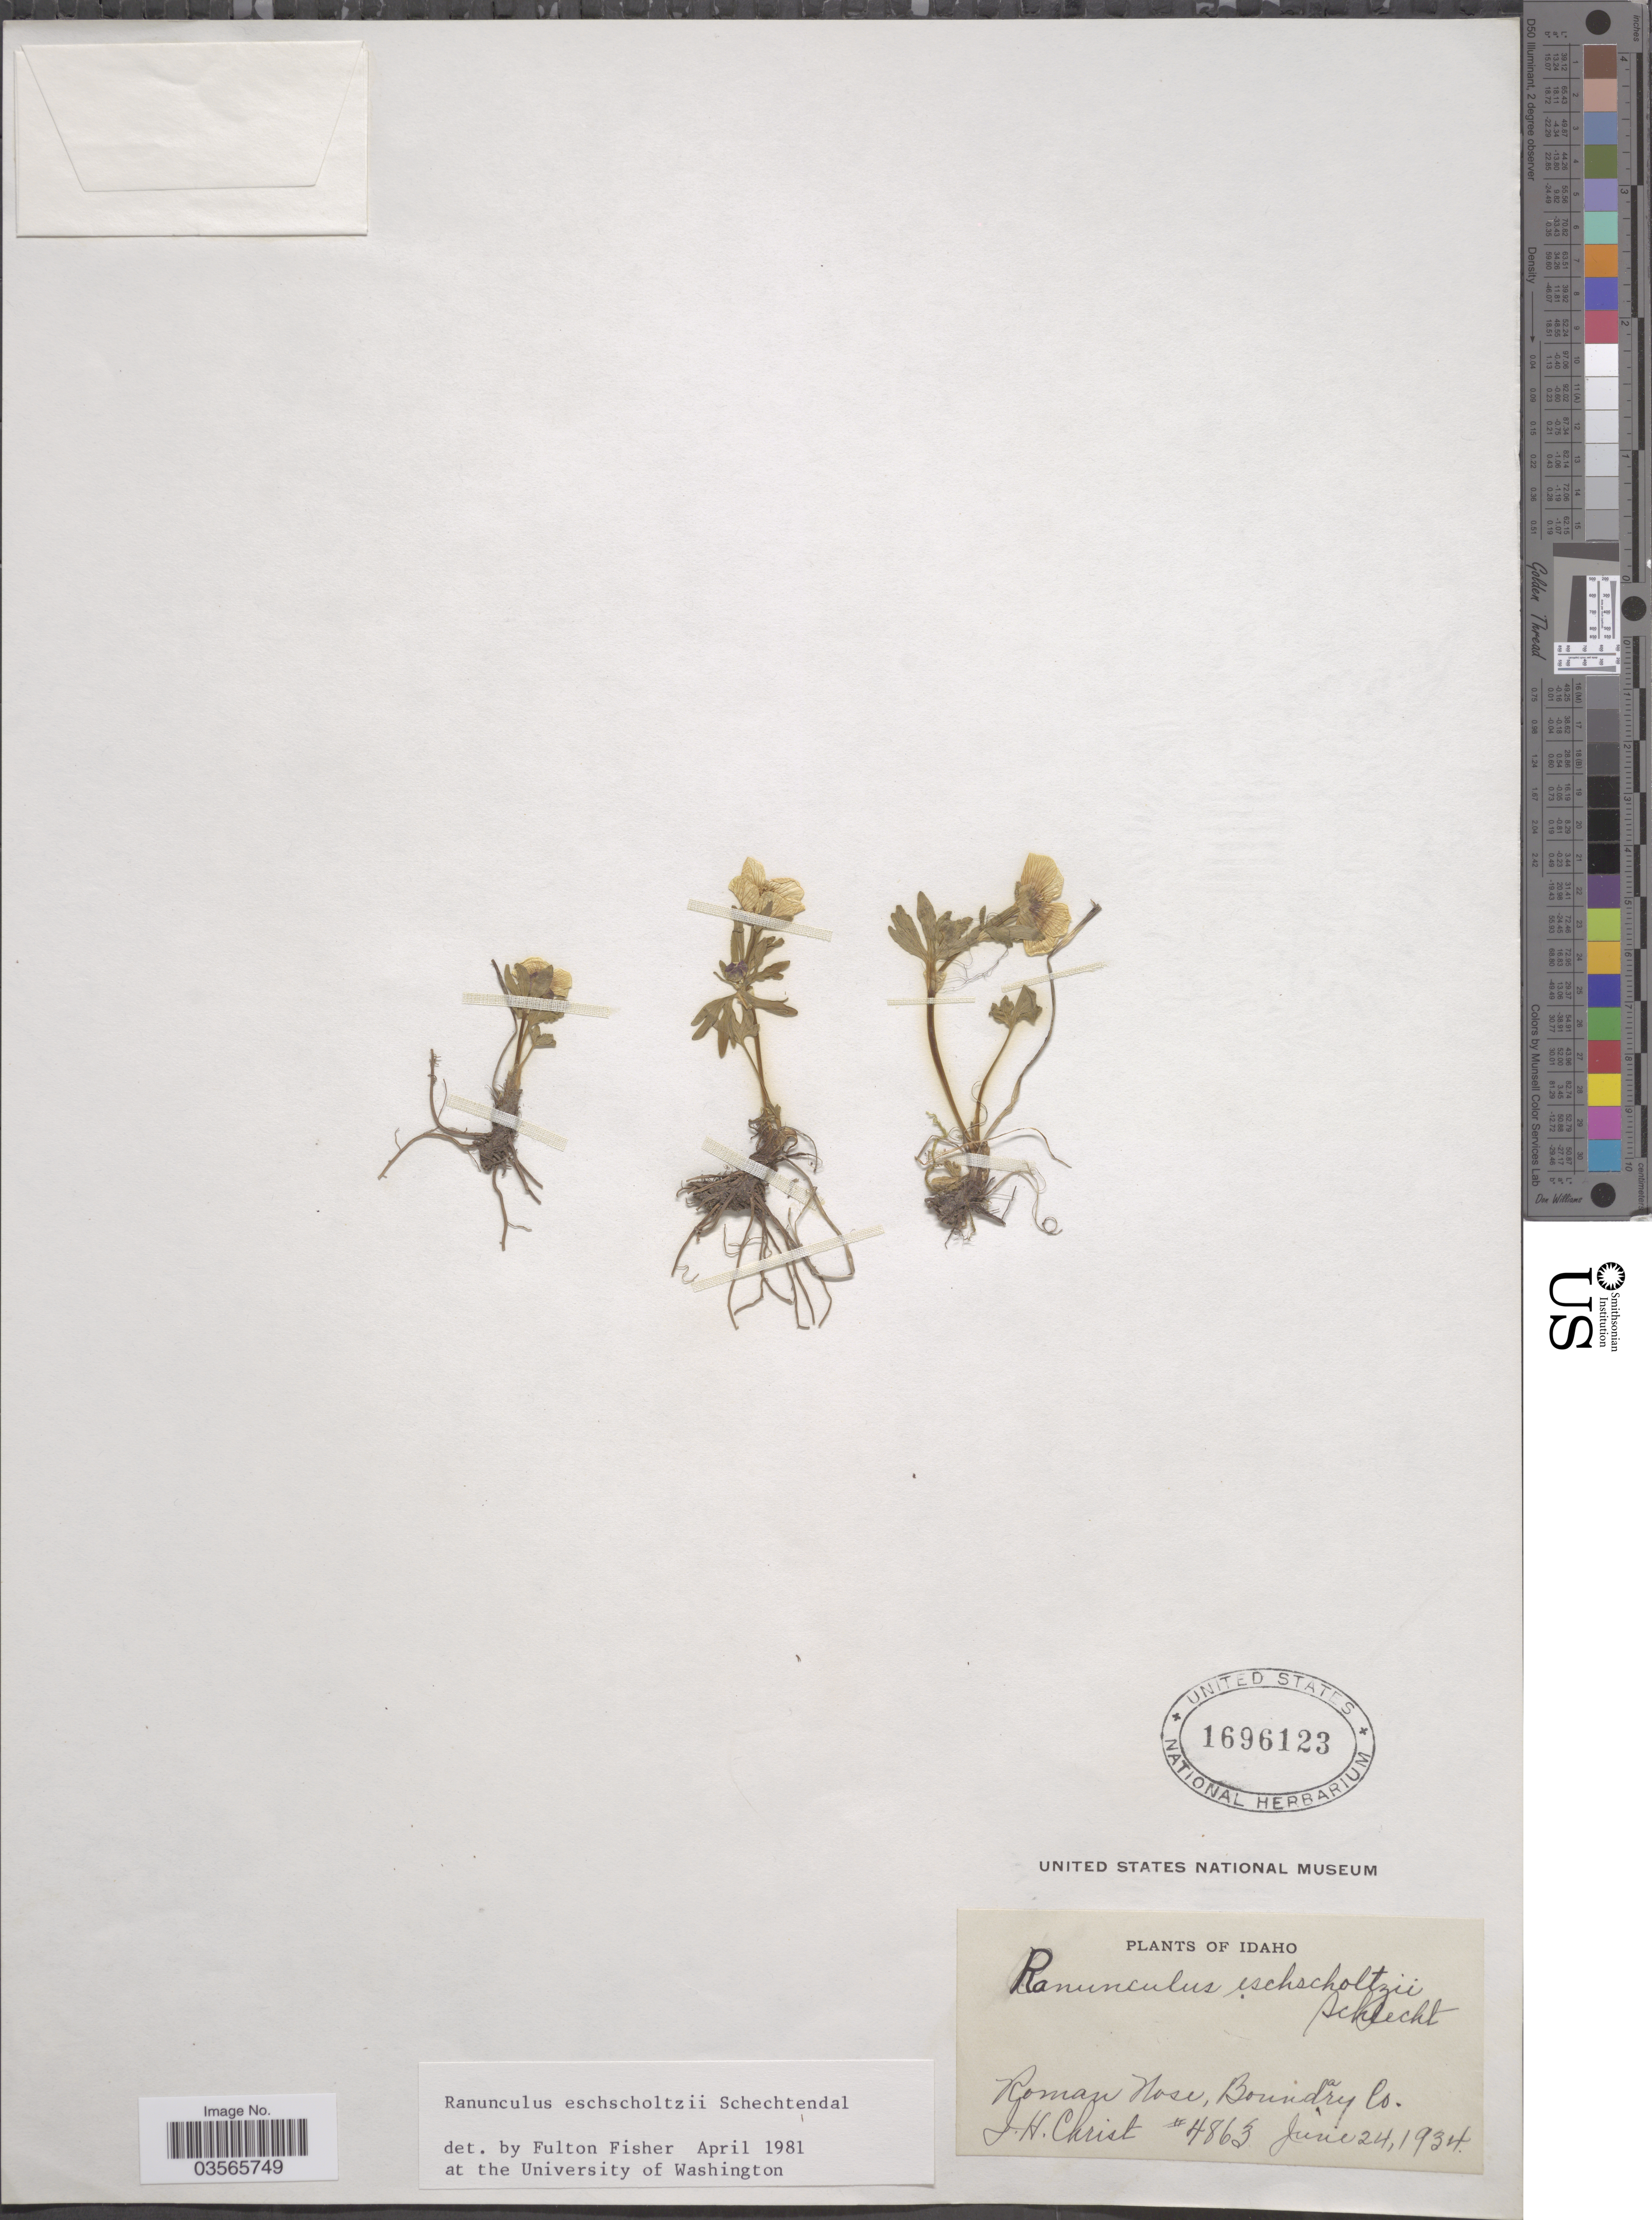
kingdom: Plantae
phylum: Tracheophyta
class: Magnoliopsida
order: Ranunculales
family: Ranunculaceae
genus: Ranunculus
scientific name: Ranunculus eschscholtzii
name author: Schltdl.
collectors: J. H. Christ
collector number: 4863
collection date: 1934-06-24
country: United States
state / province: Idaho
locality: Roman Nose, Boundary Co.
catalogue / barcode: US 1696123